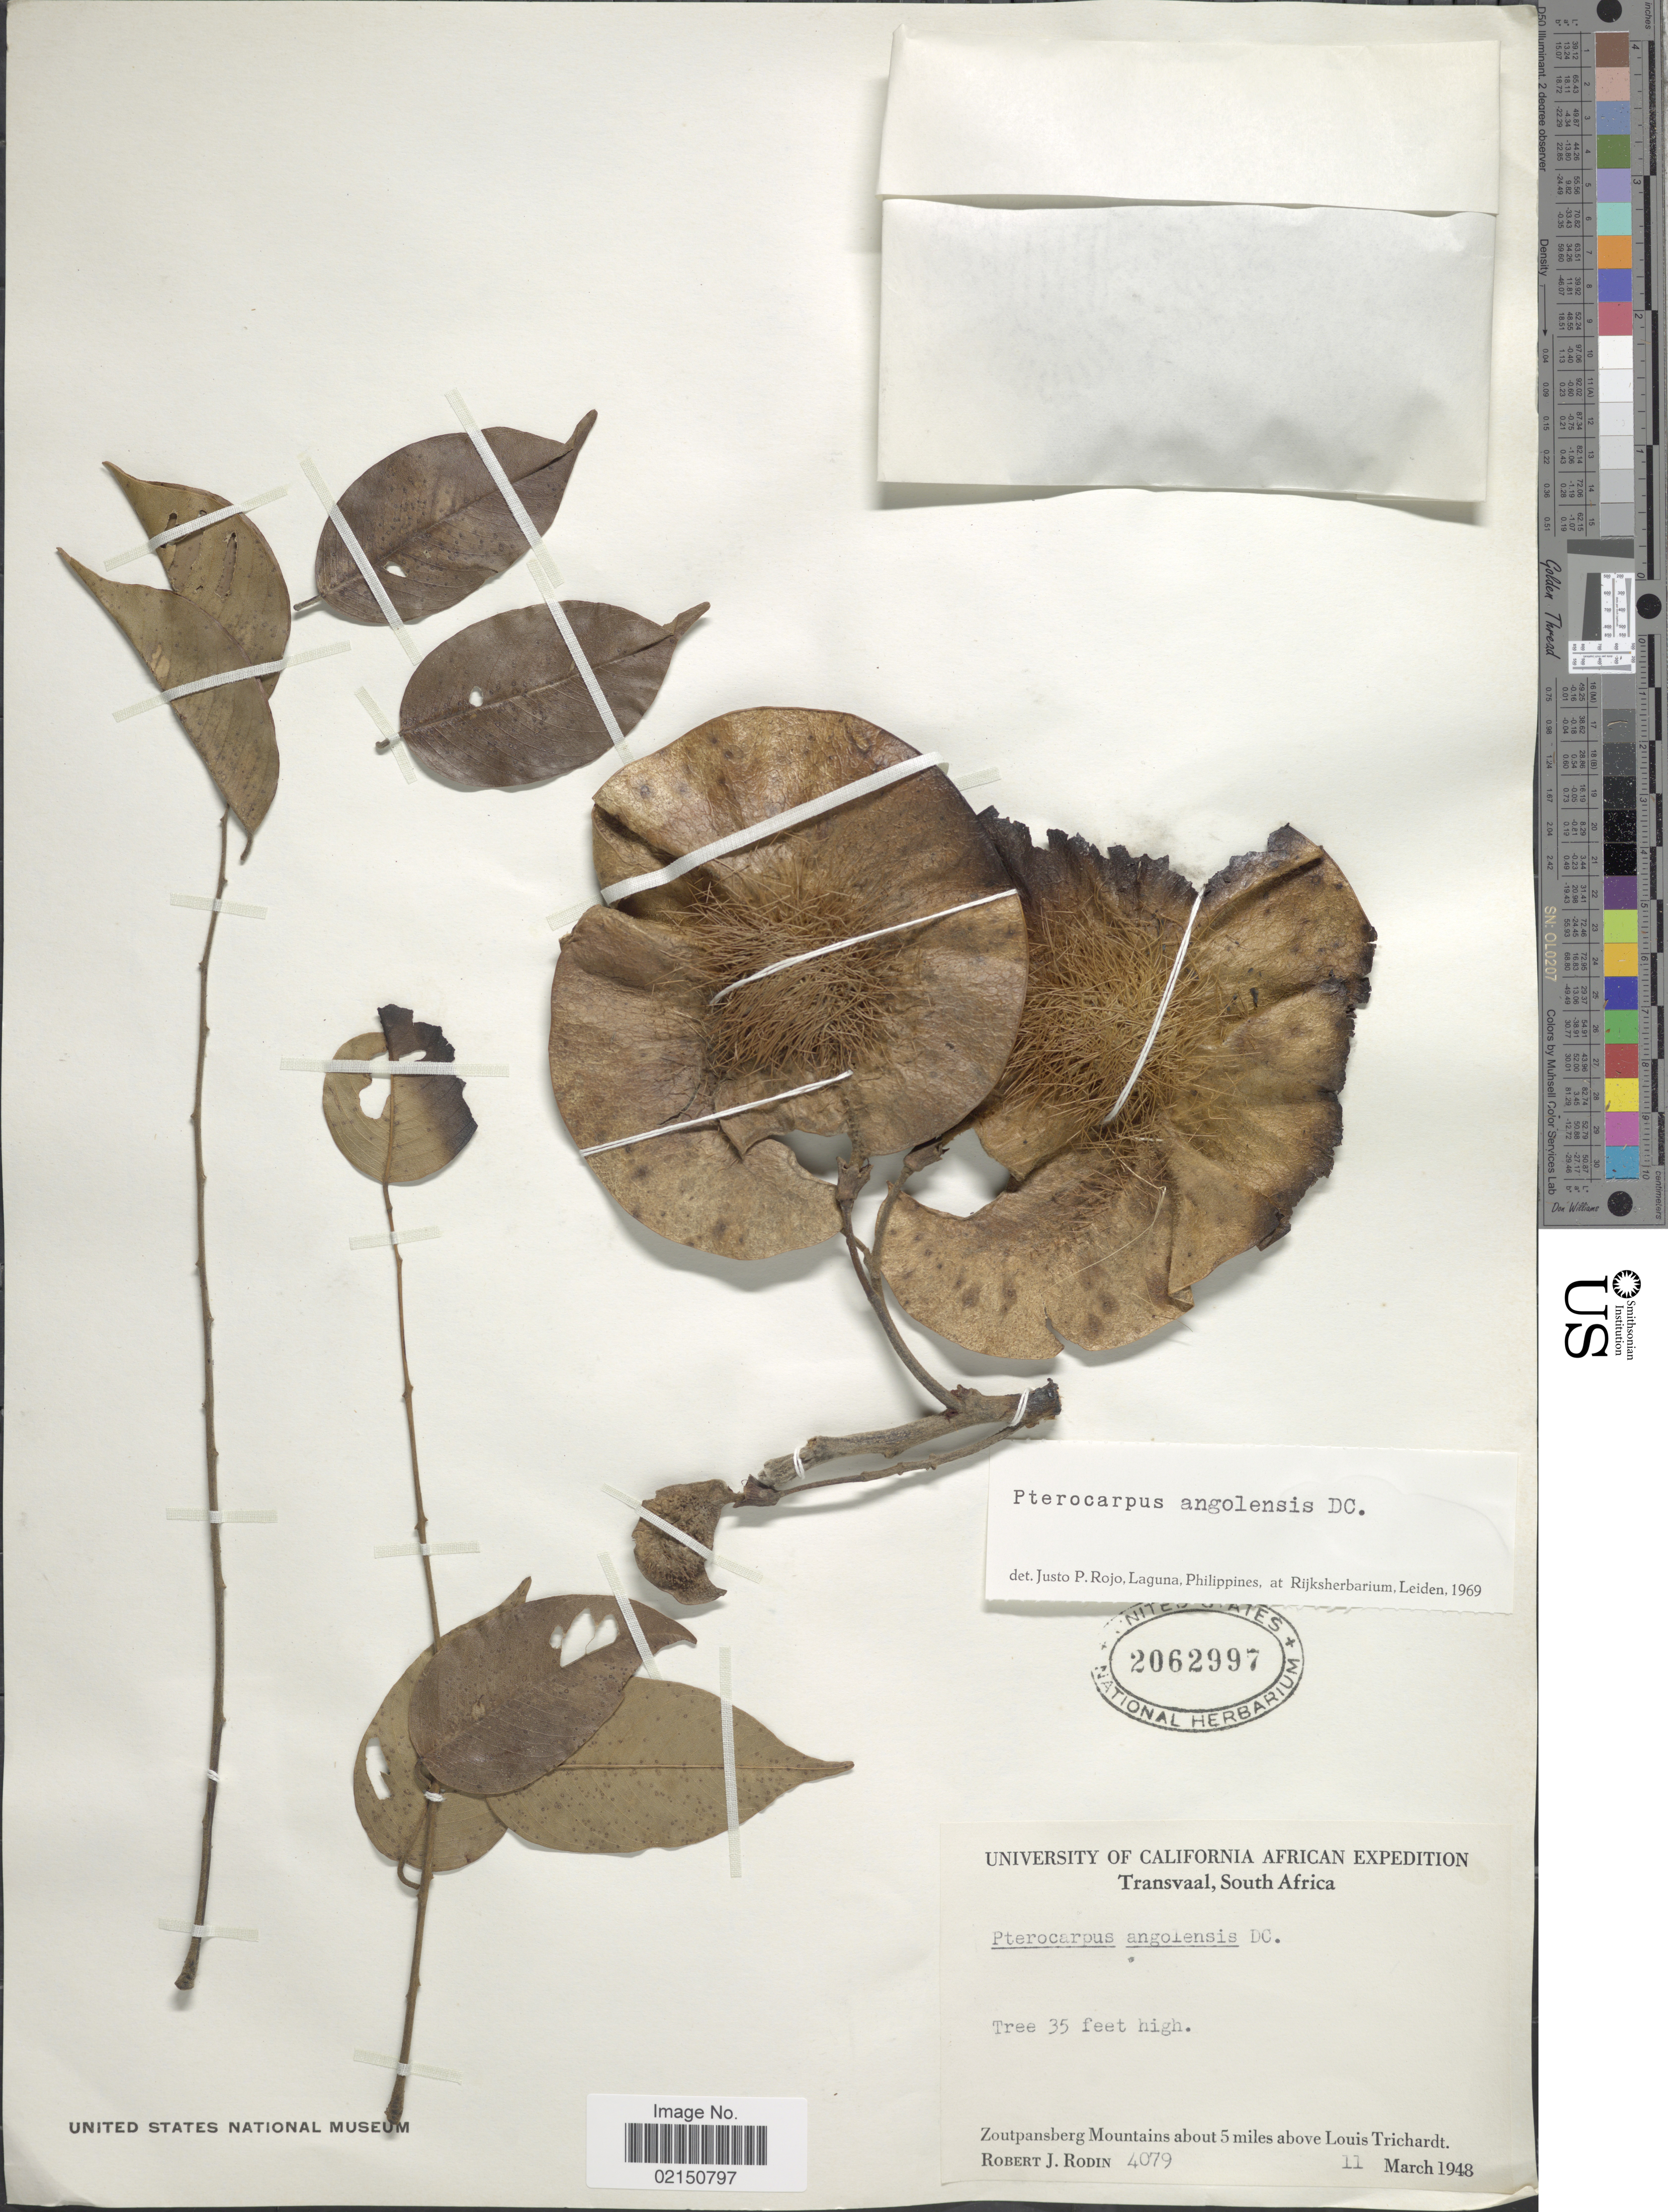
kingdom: Plantae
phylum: Tracheophyta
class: Magnoliopsida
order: Fabales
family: Fabaceae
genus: Pterocarpus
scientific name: Pterocarpus angolensis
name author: DC.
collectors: R. J. Rodin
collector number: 4079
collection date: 1948-03-11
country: South Africa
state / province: Limpopo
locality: Transvaal, Zoutpansberg Mountains about 5 miles above Louis Trichardt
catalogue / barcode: US 2062997